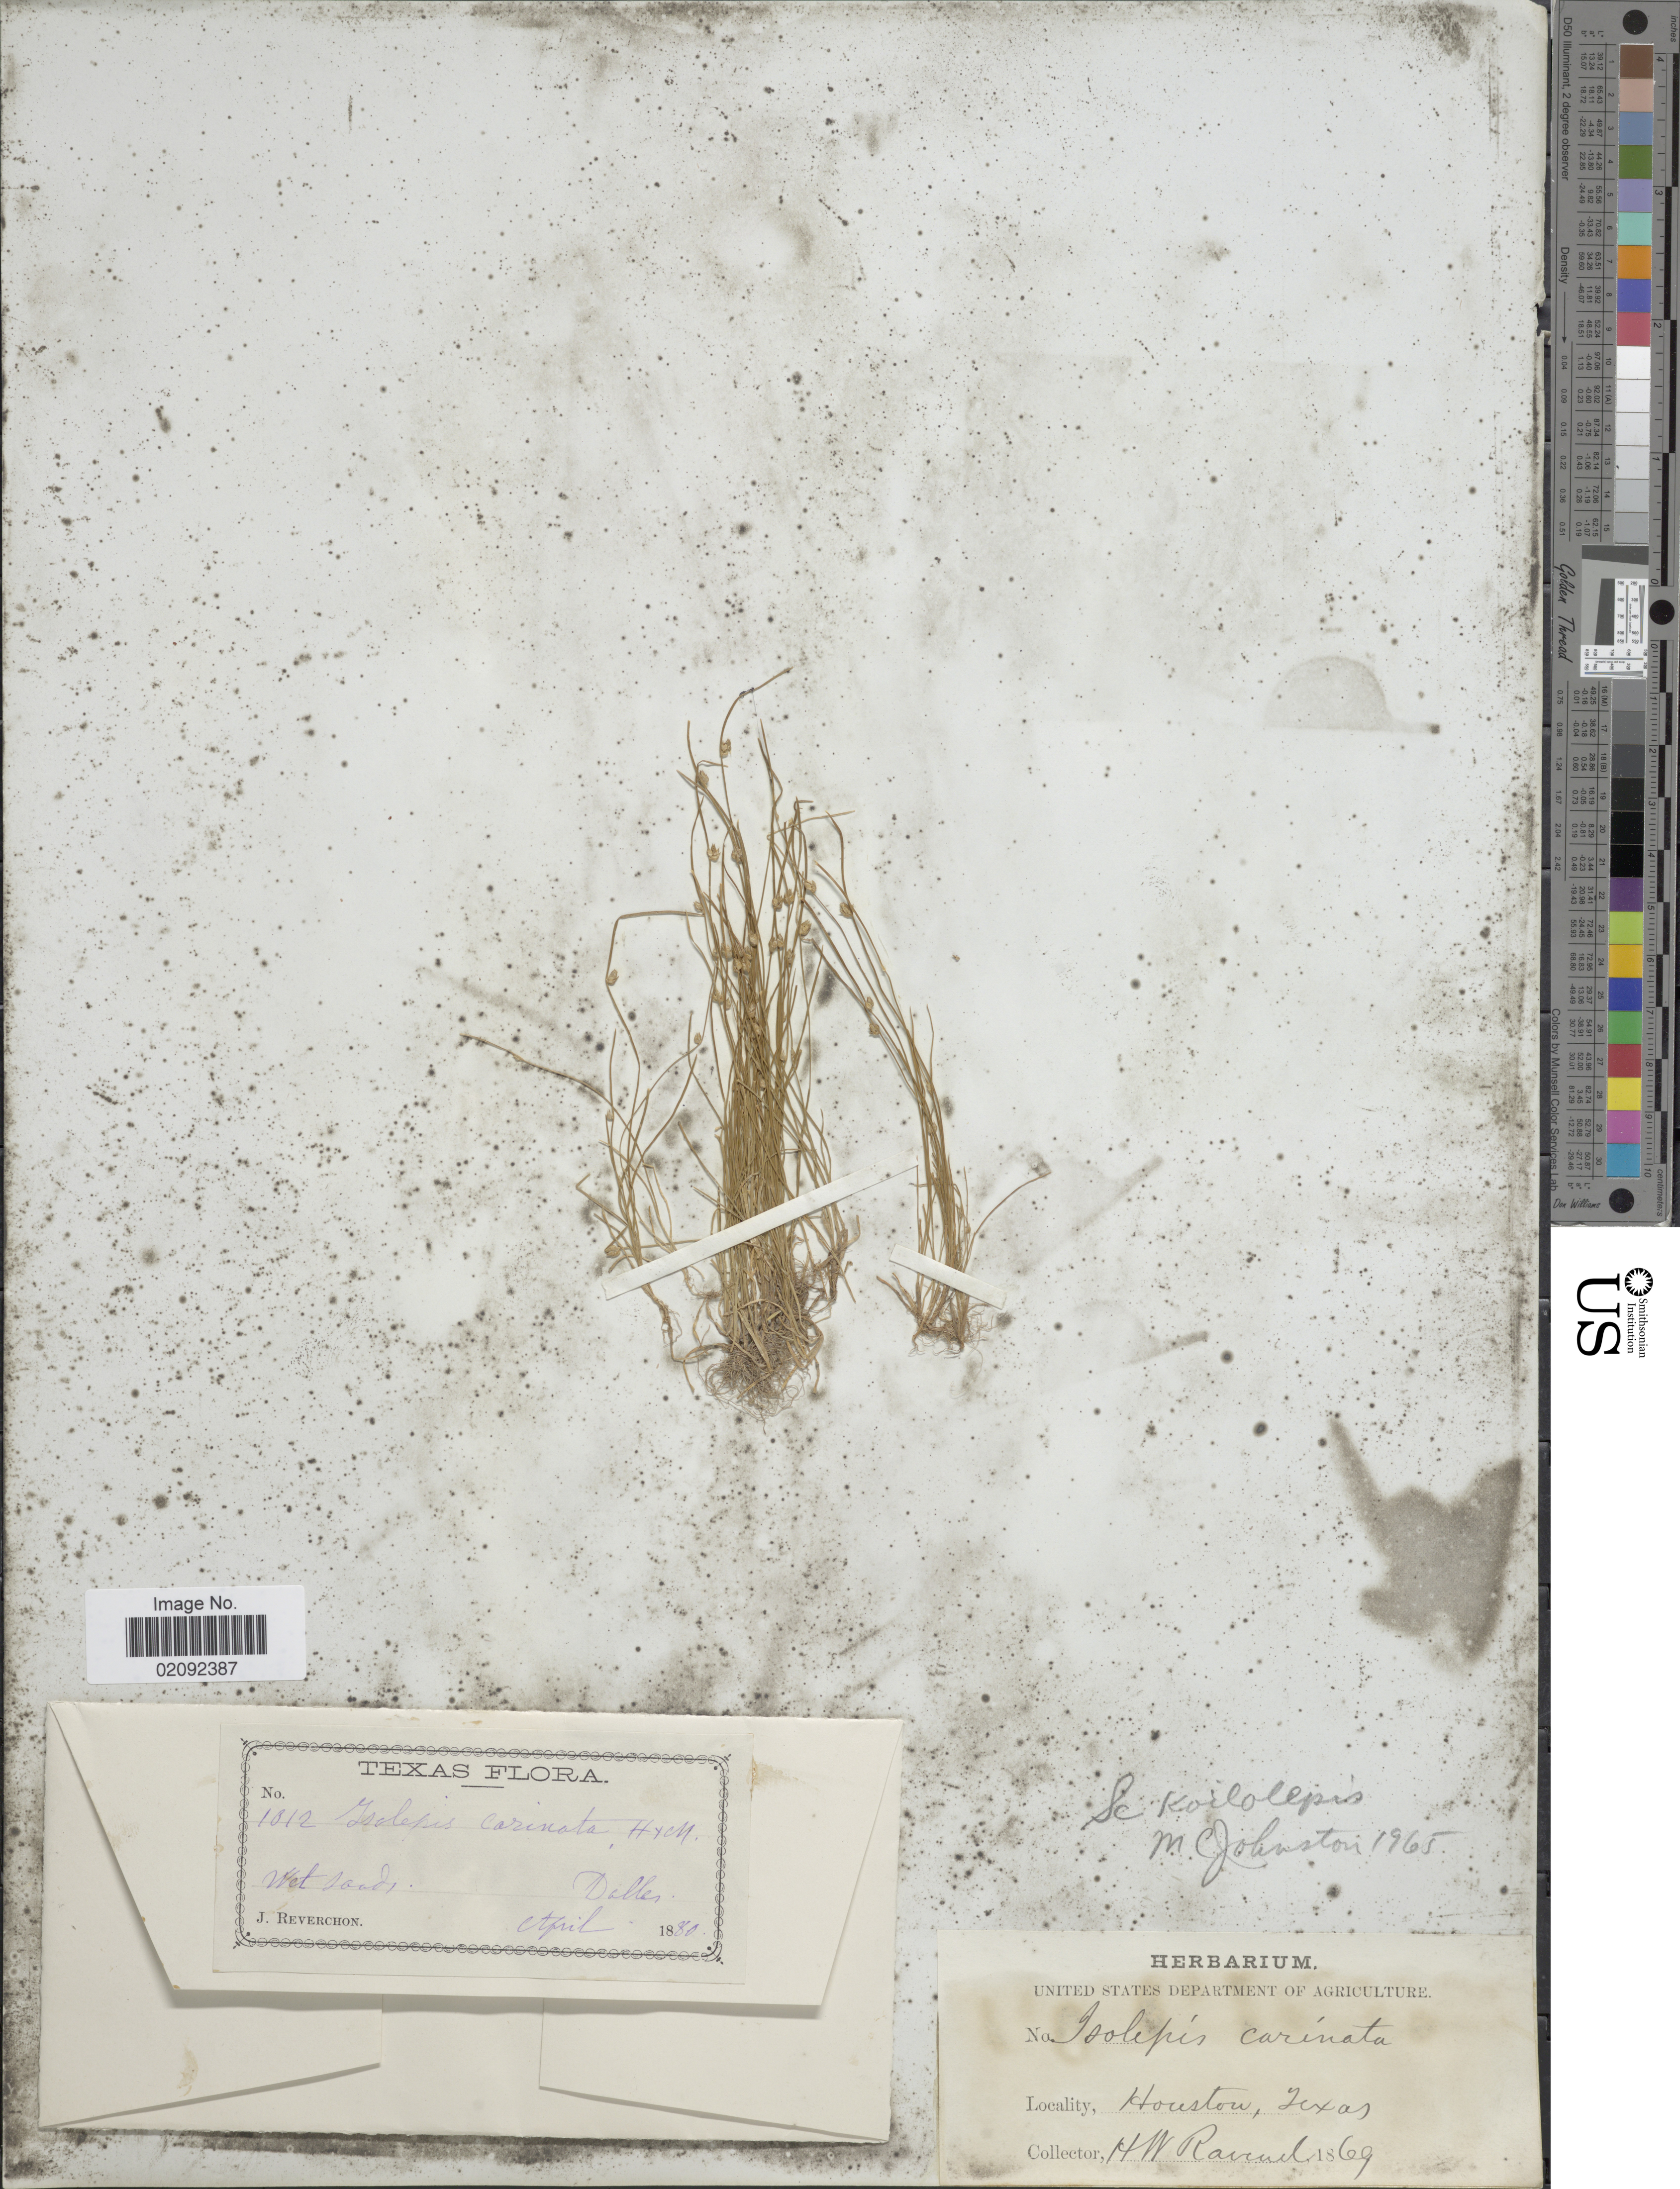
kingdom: Plantae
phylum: Tracheophyta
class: Liliopsida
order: Poales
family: Cyperaceae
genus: Isolepis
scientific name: Isolepis carinata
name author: Hook. & Arn. ex Torr.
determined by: Strong, M. T., (US), Smithsonian Institution - National Museum of Natural History (UNITED STATES)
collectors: H. Ravenel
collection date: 1869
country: United States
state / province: Texas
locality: Houston